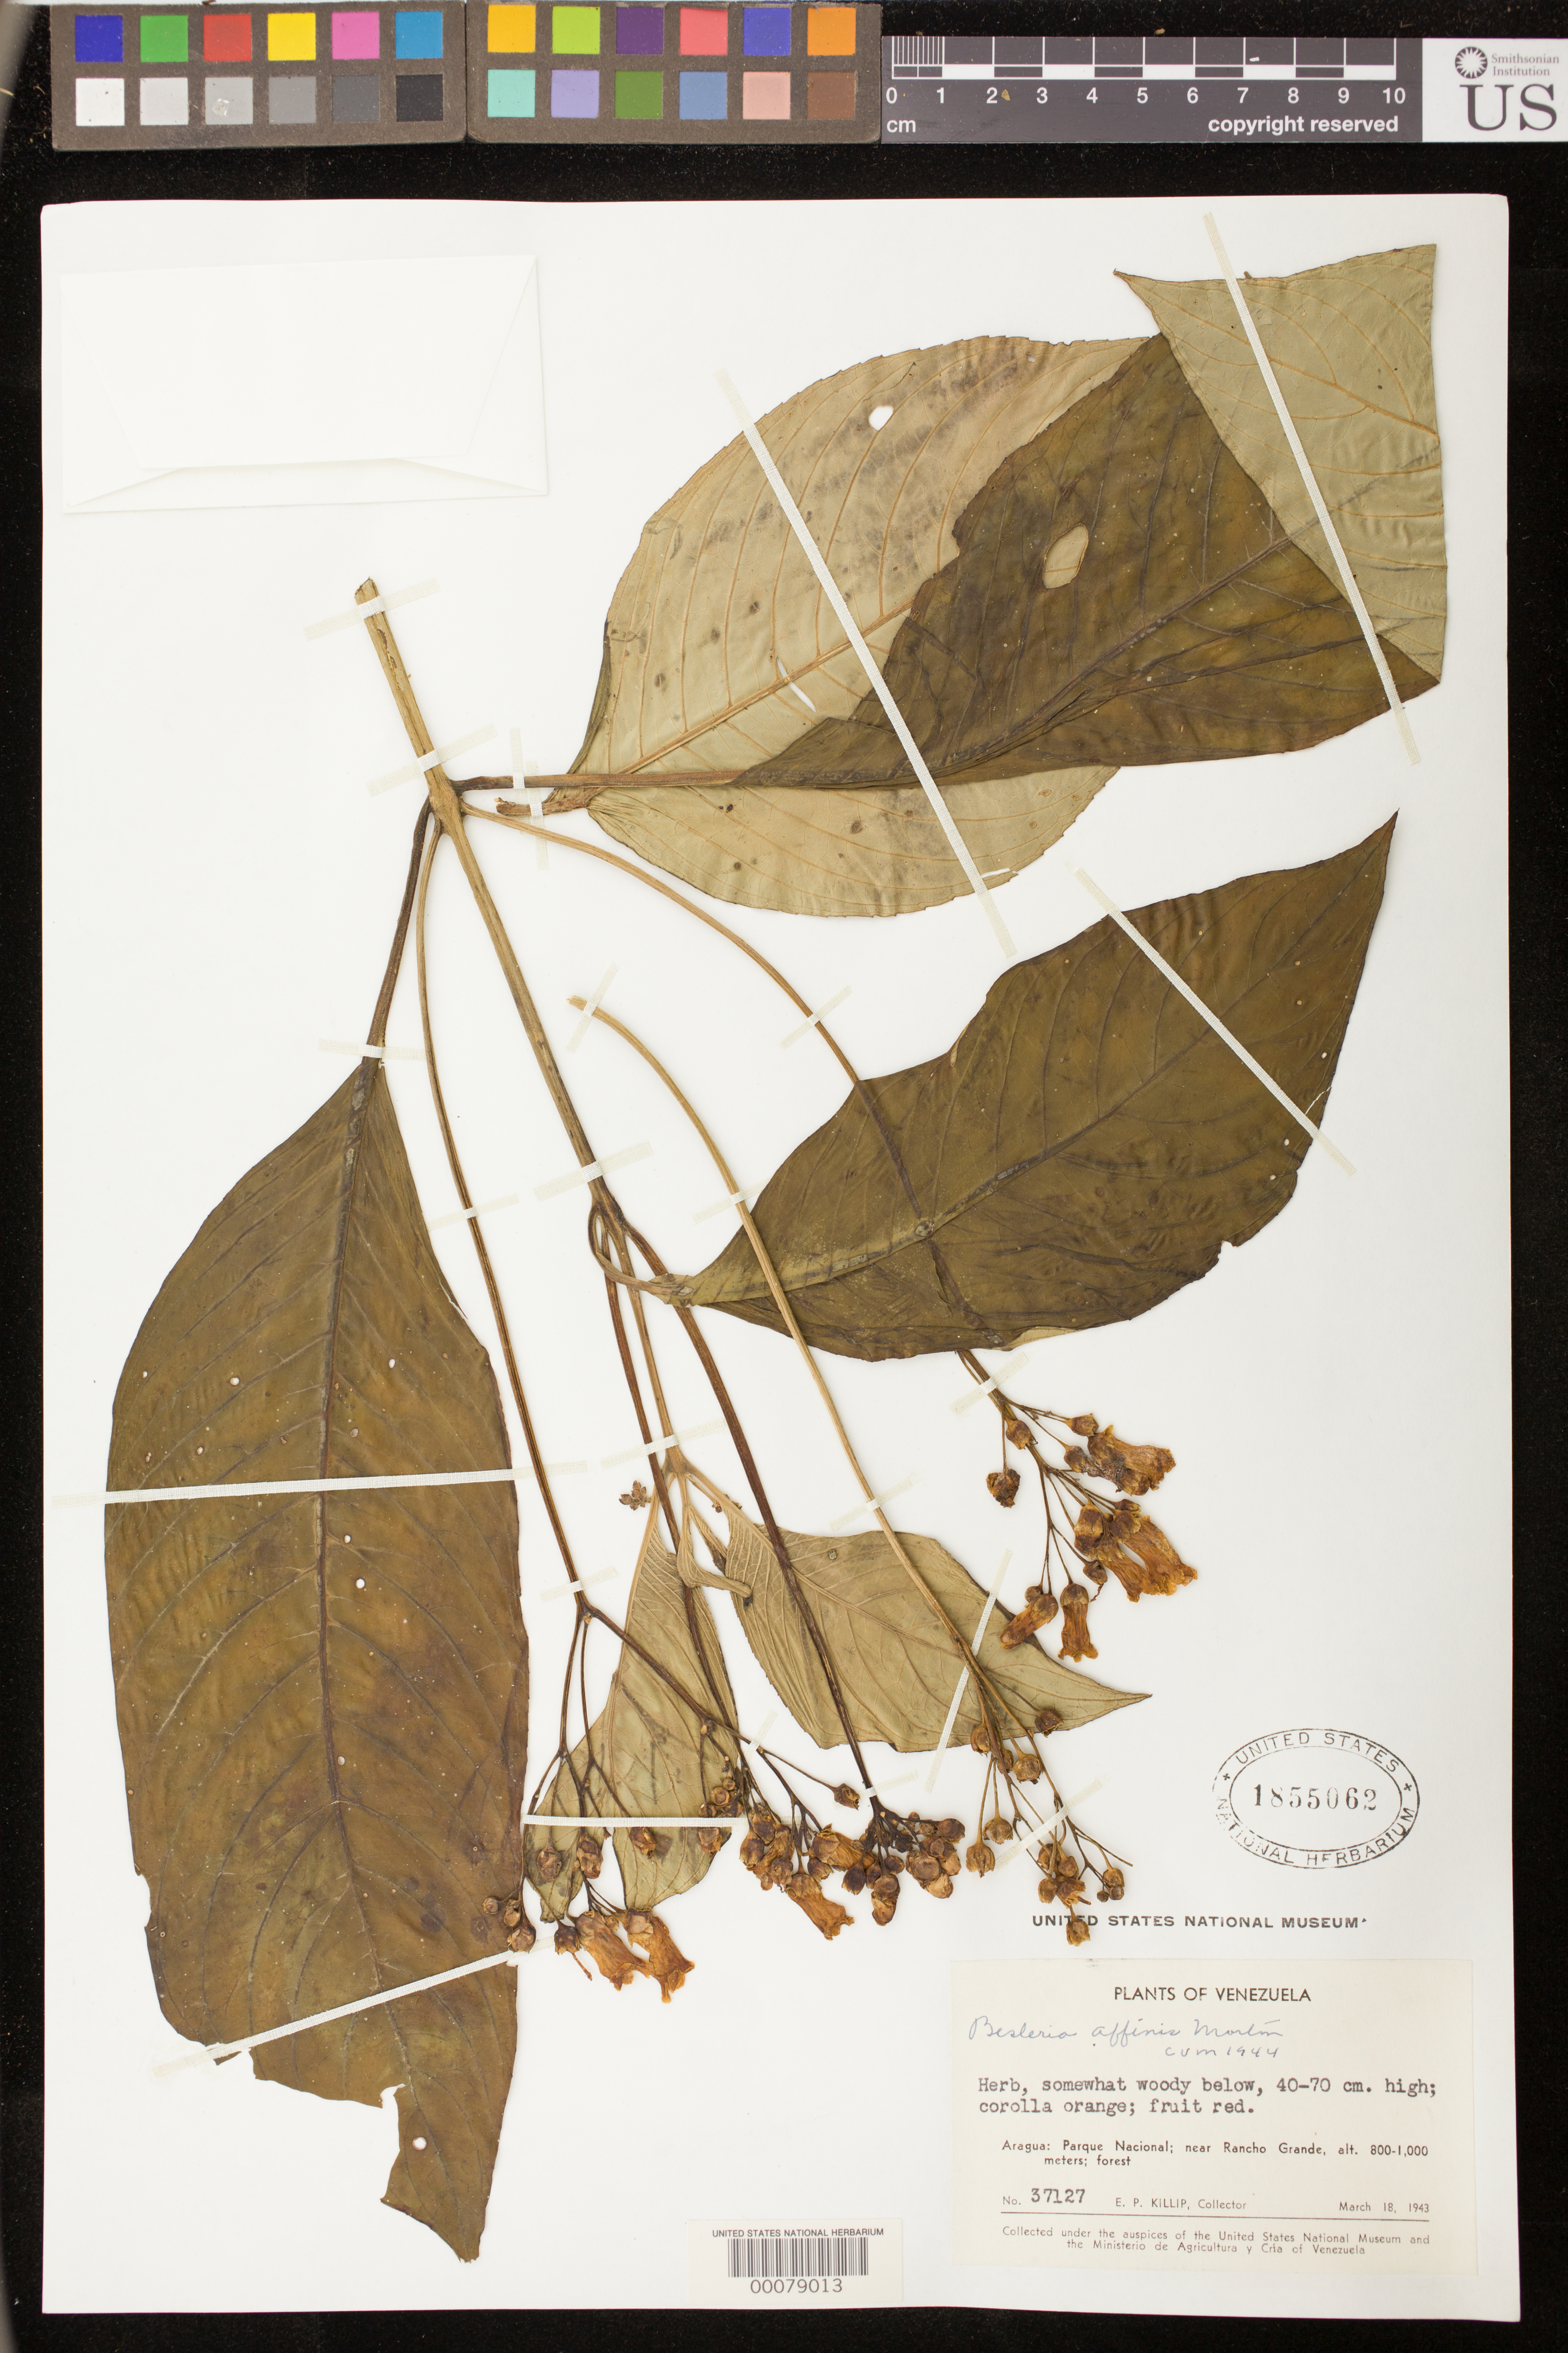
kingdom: Plantae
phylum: Tracheophyta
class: Magnoliopsida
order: Lamiales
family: Gesneriaceae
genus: Besleria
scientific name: Besleria affinis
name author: C.V. Morton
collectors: E. P. Killip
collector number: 37127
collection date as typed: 18 Mar 1943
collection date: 1943-03-18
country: Venezuela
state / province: Aragua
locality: Parque Nacional, near Rancho Grande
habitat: Forest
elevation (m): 800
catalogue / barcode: US 1855062